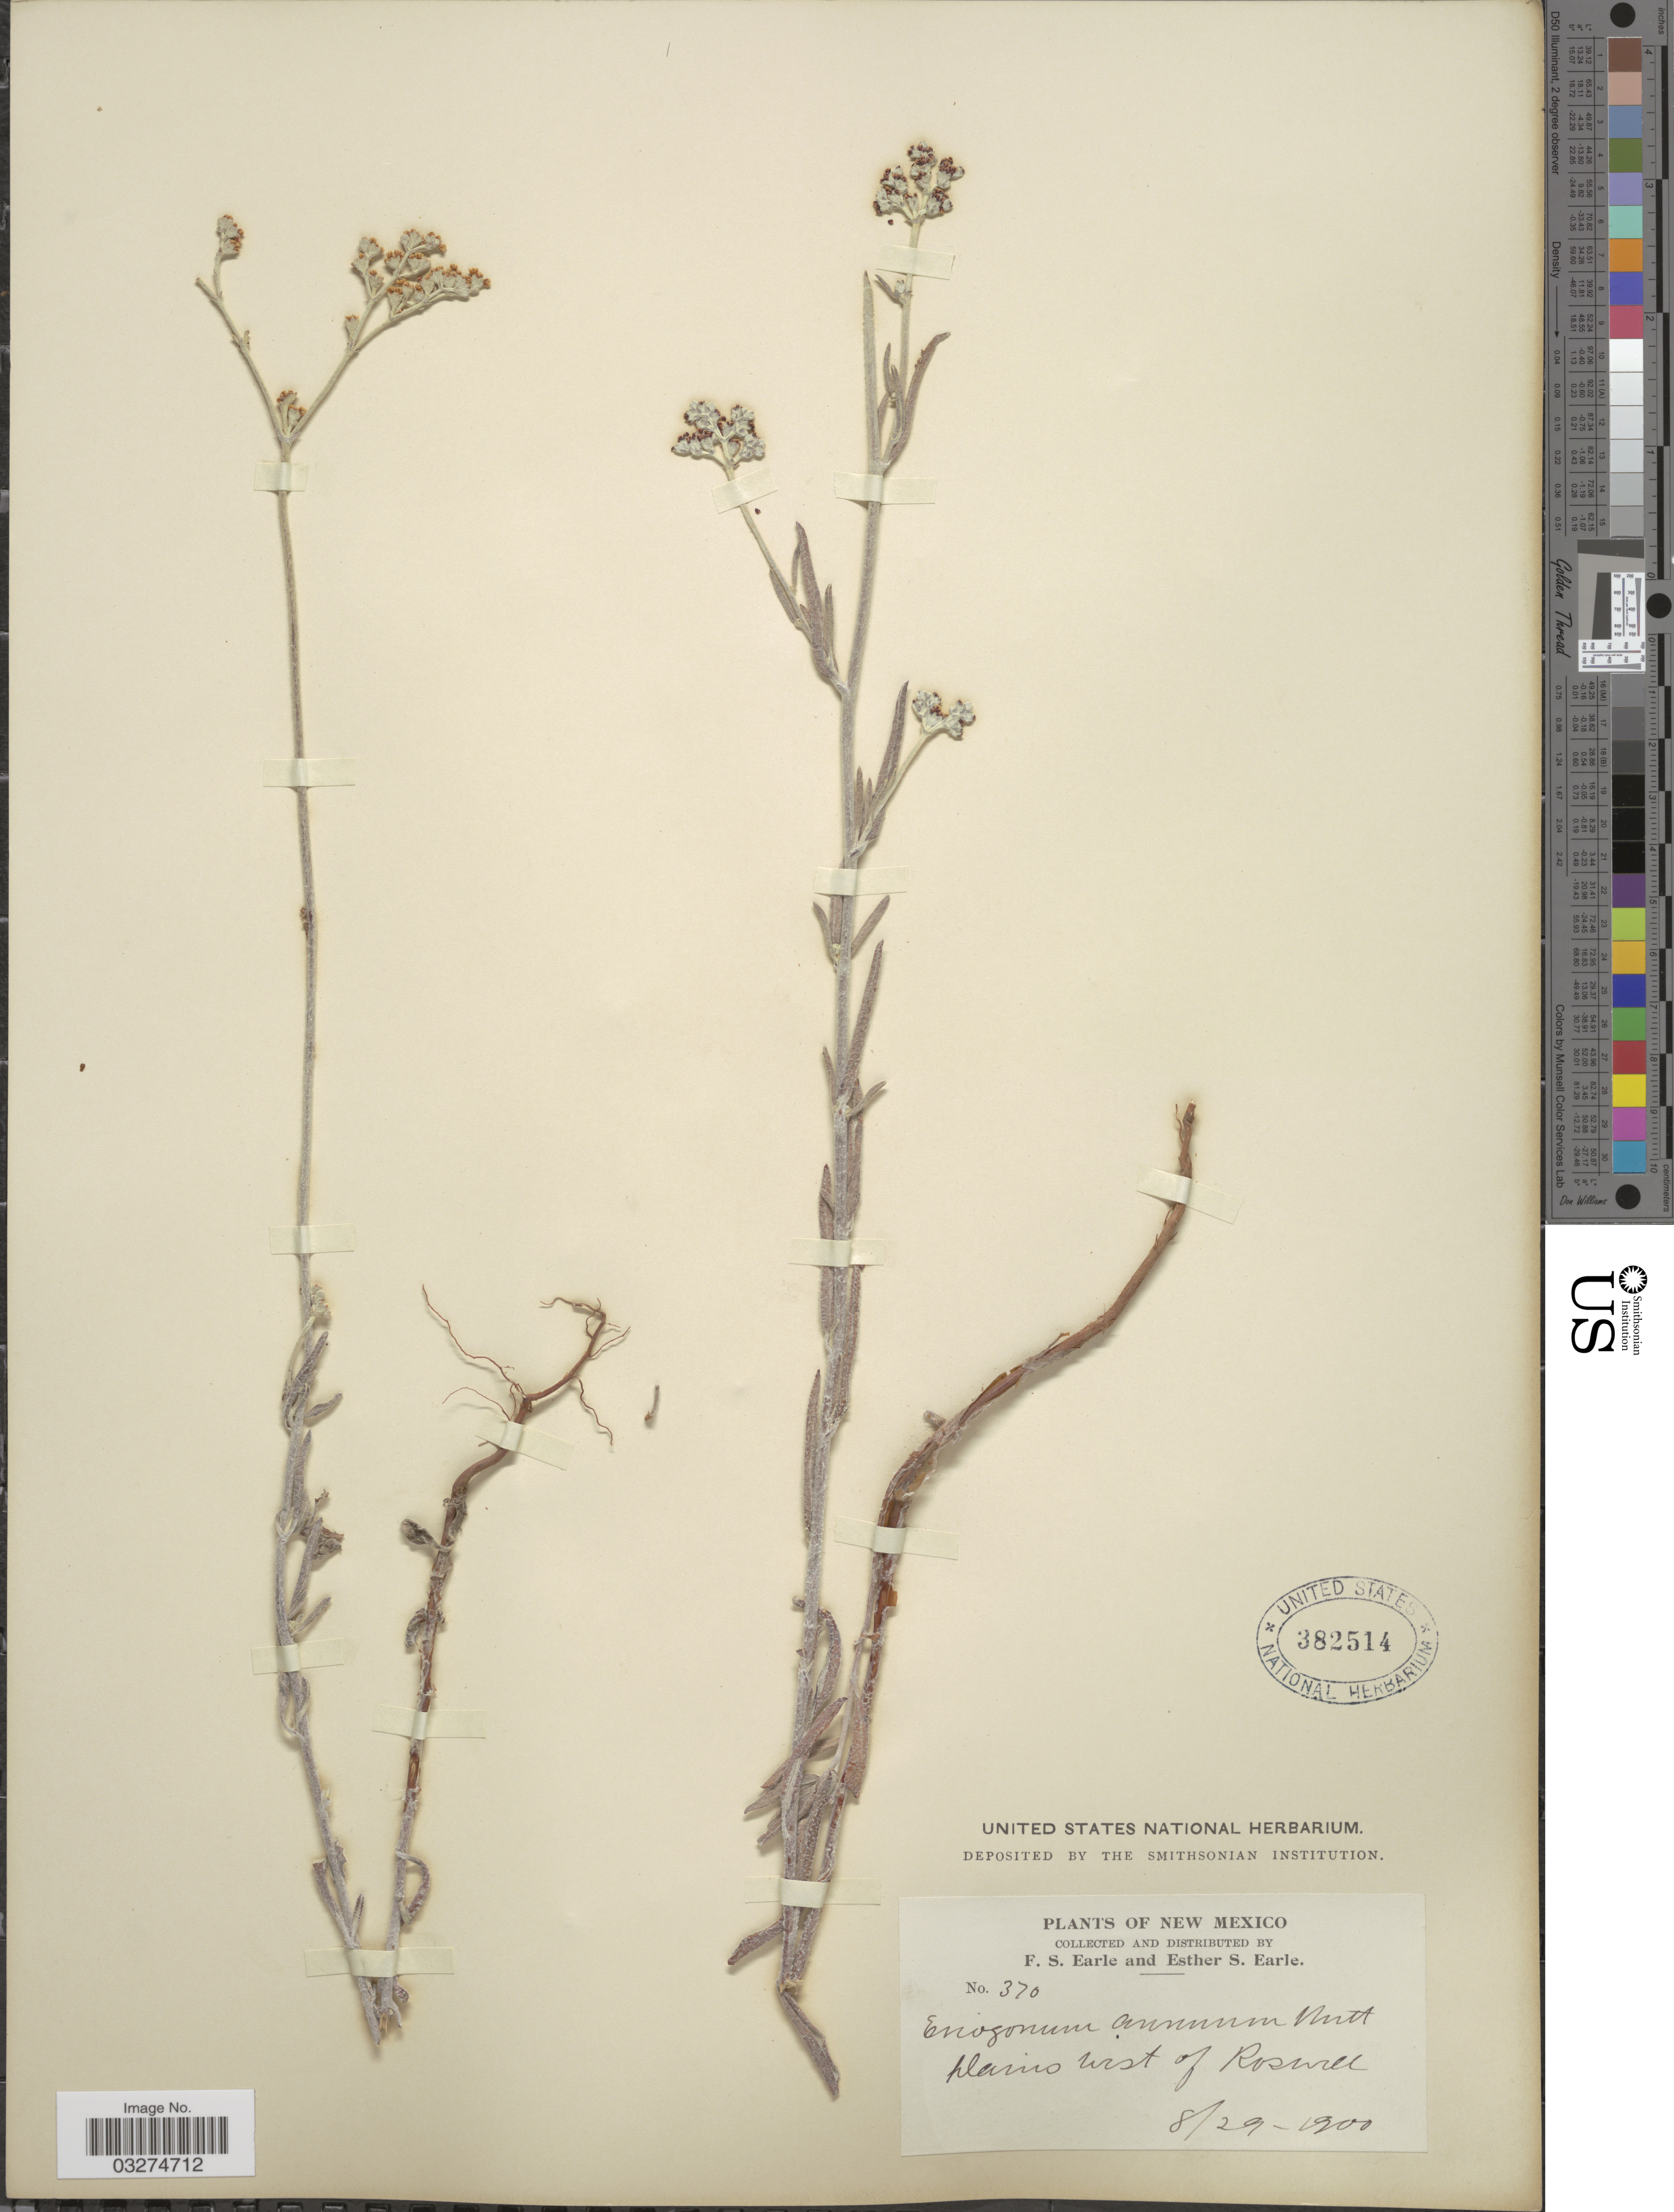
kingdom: Plantae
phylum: Tracheophyta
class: Magnoliopsida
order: Caryophyllales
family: Polygonaceae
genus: Eriogonum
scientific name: Eriogonum annuum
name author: Nutt.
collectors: F. S. Earle & E. S. Earle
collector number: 370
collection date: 1900-08-29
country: United States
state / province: New Mexico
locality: Plains west of Roswell.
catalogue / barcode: US 382514